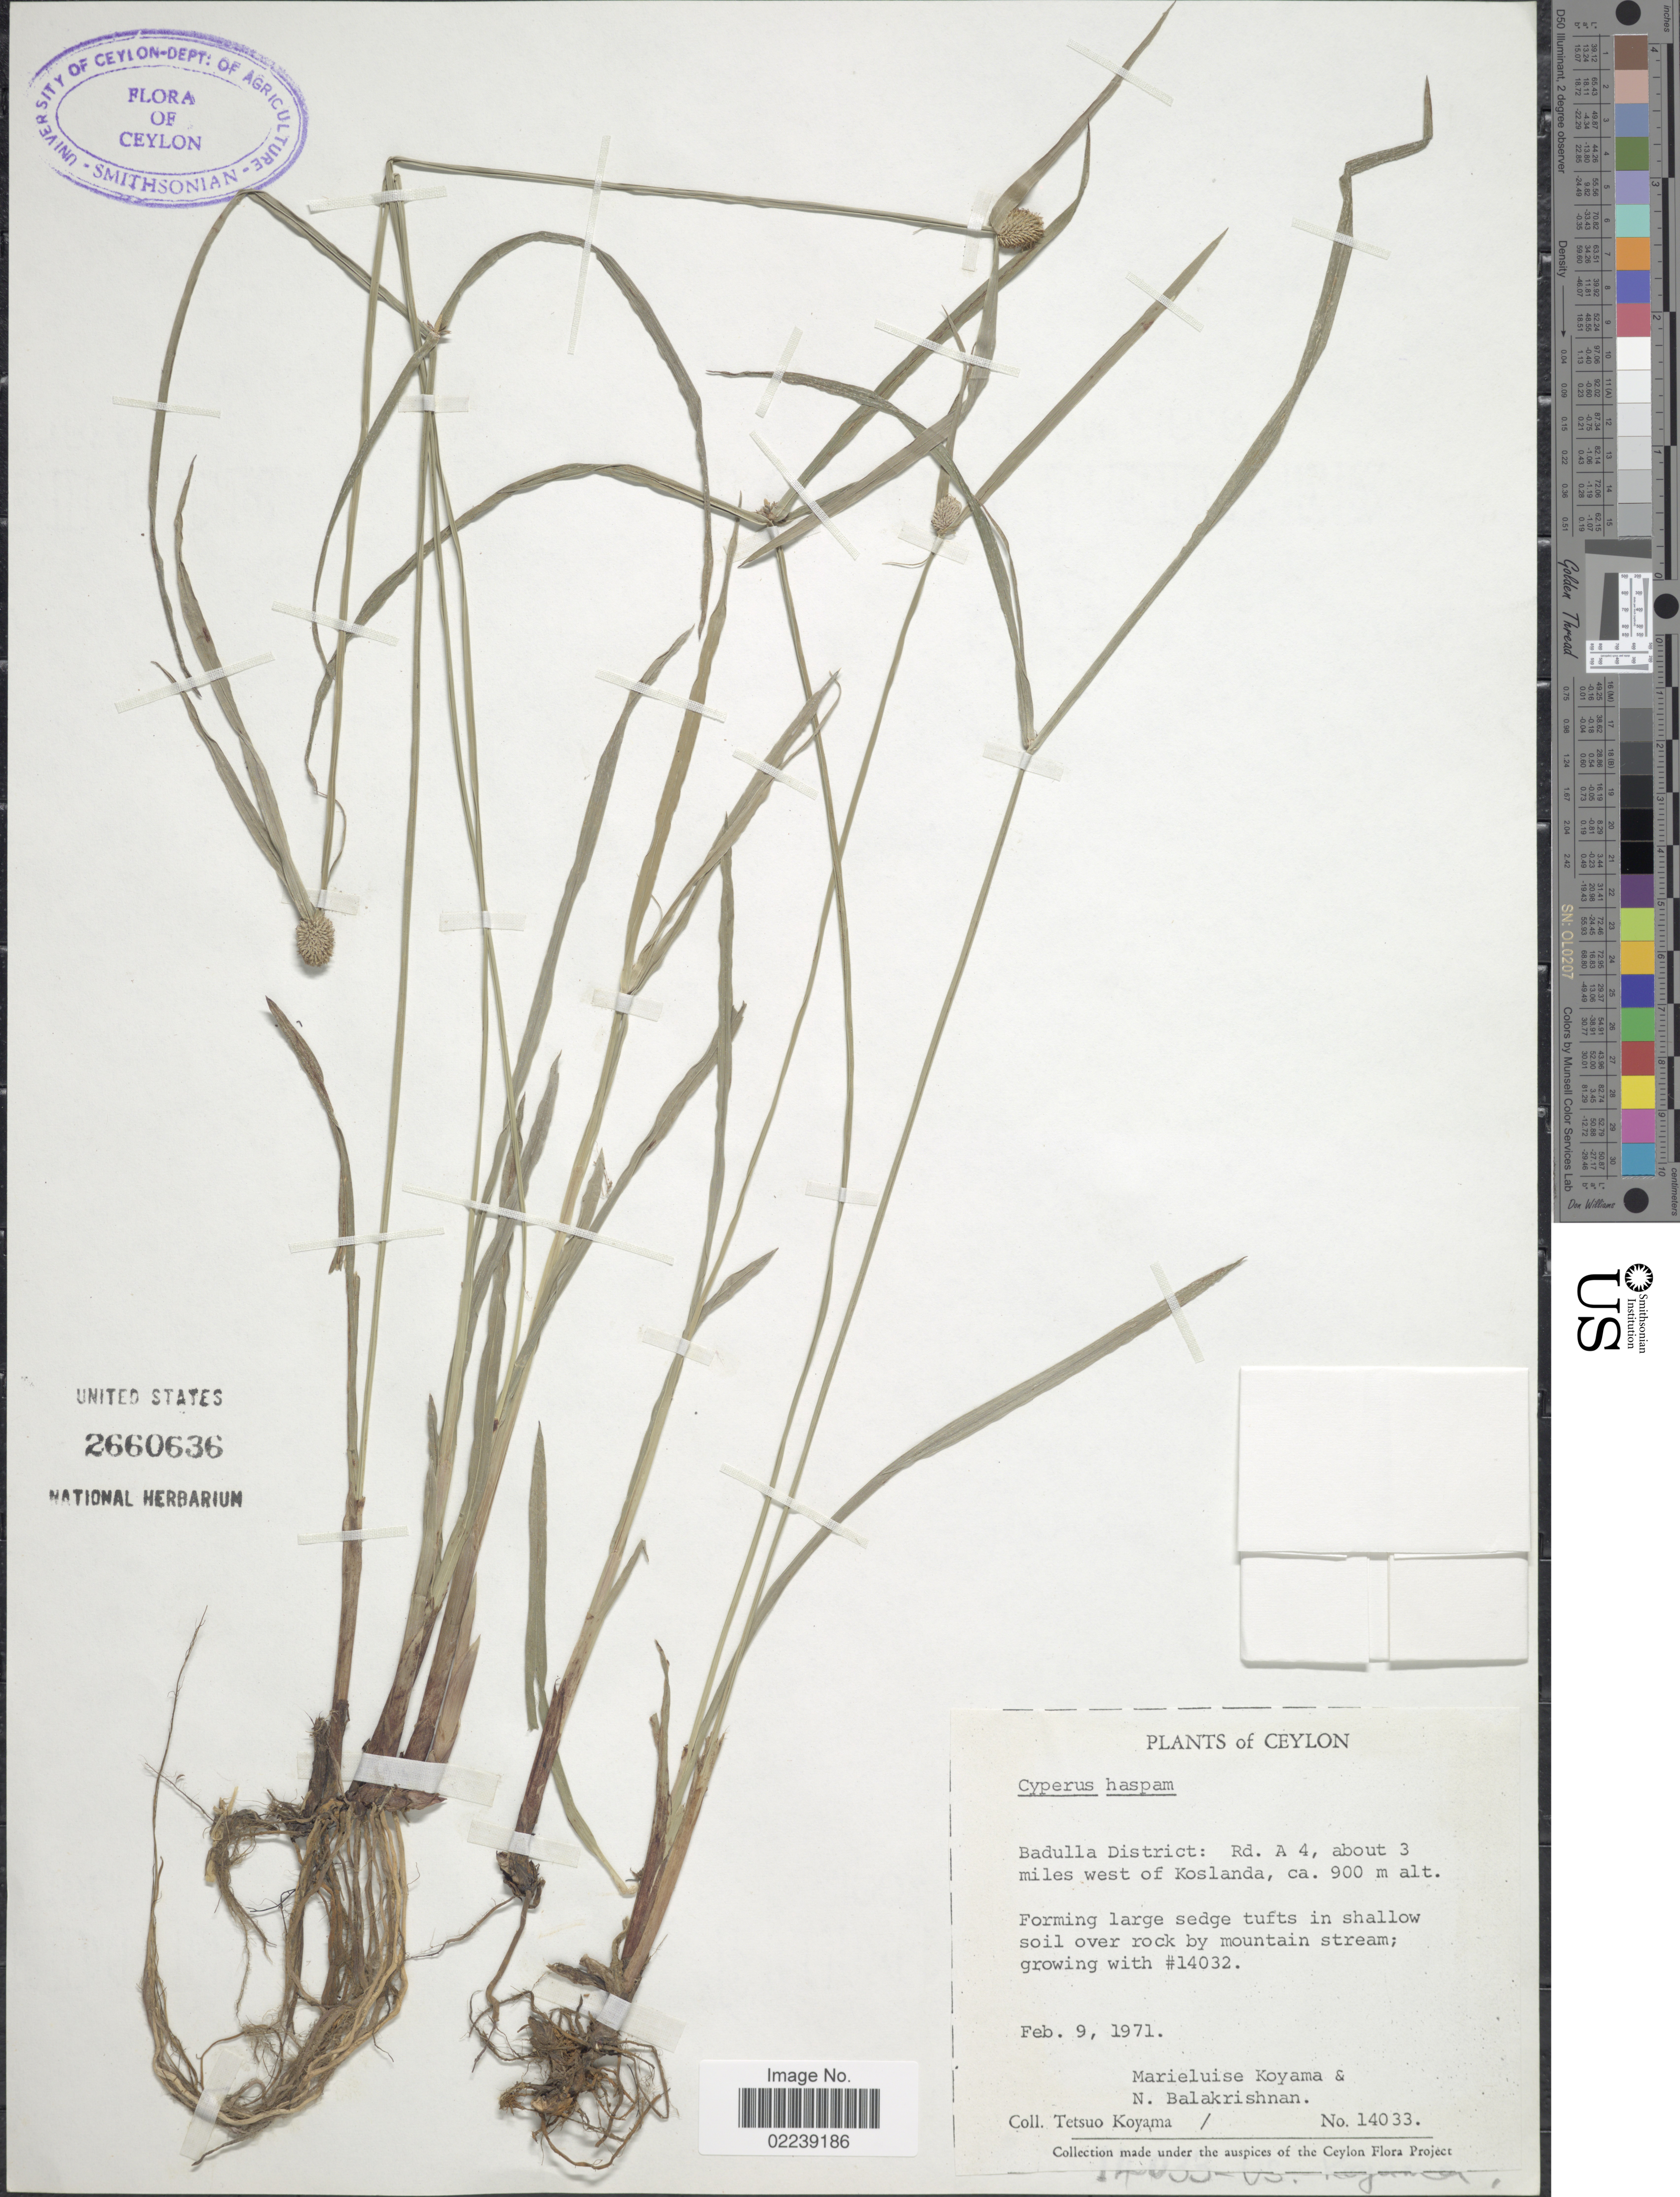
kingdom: Plantae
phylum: Tracheophyta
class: Liliopsida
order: Poales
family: Cyperaceae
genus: Cyperus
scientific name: Cyperus melanospermus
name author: (Nees) Valck. Sur.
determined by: Strong, M. T., (US), Smithsonian Institution - National Museum of Natural History (UNITED STATES)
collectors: T. Koyama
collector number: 14033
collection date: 1971-02-09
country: Sri Lanka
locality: Ceylon, Badulla District: Rd. A 4, about 3 miles west of Koslanda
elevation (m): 900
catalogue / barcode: US 2660636